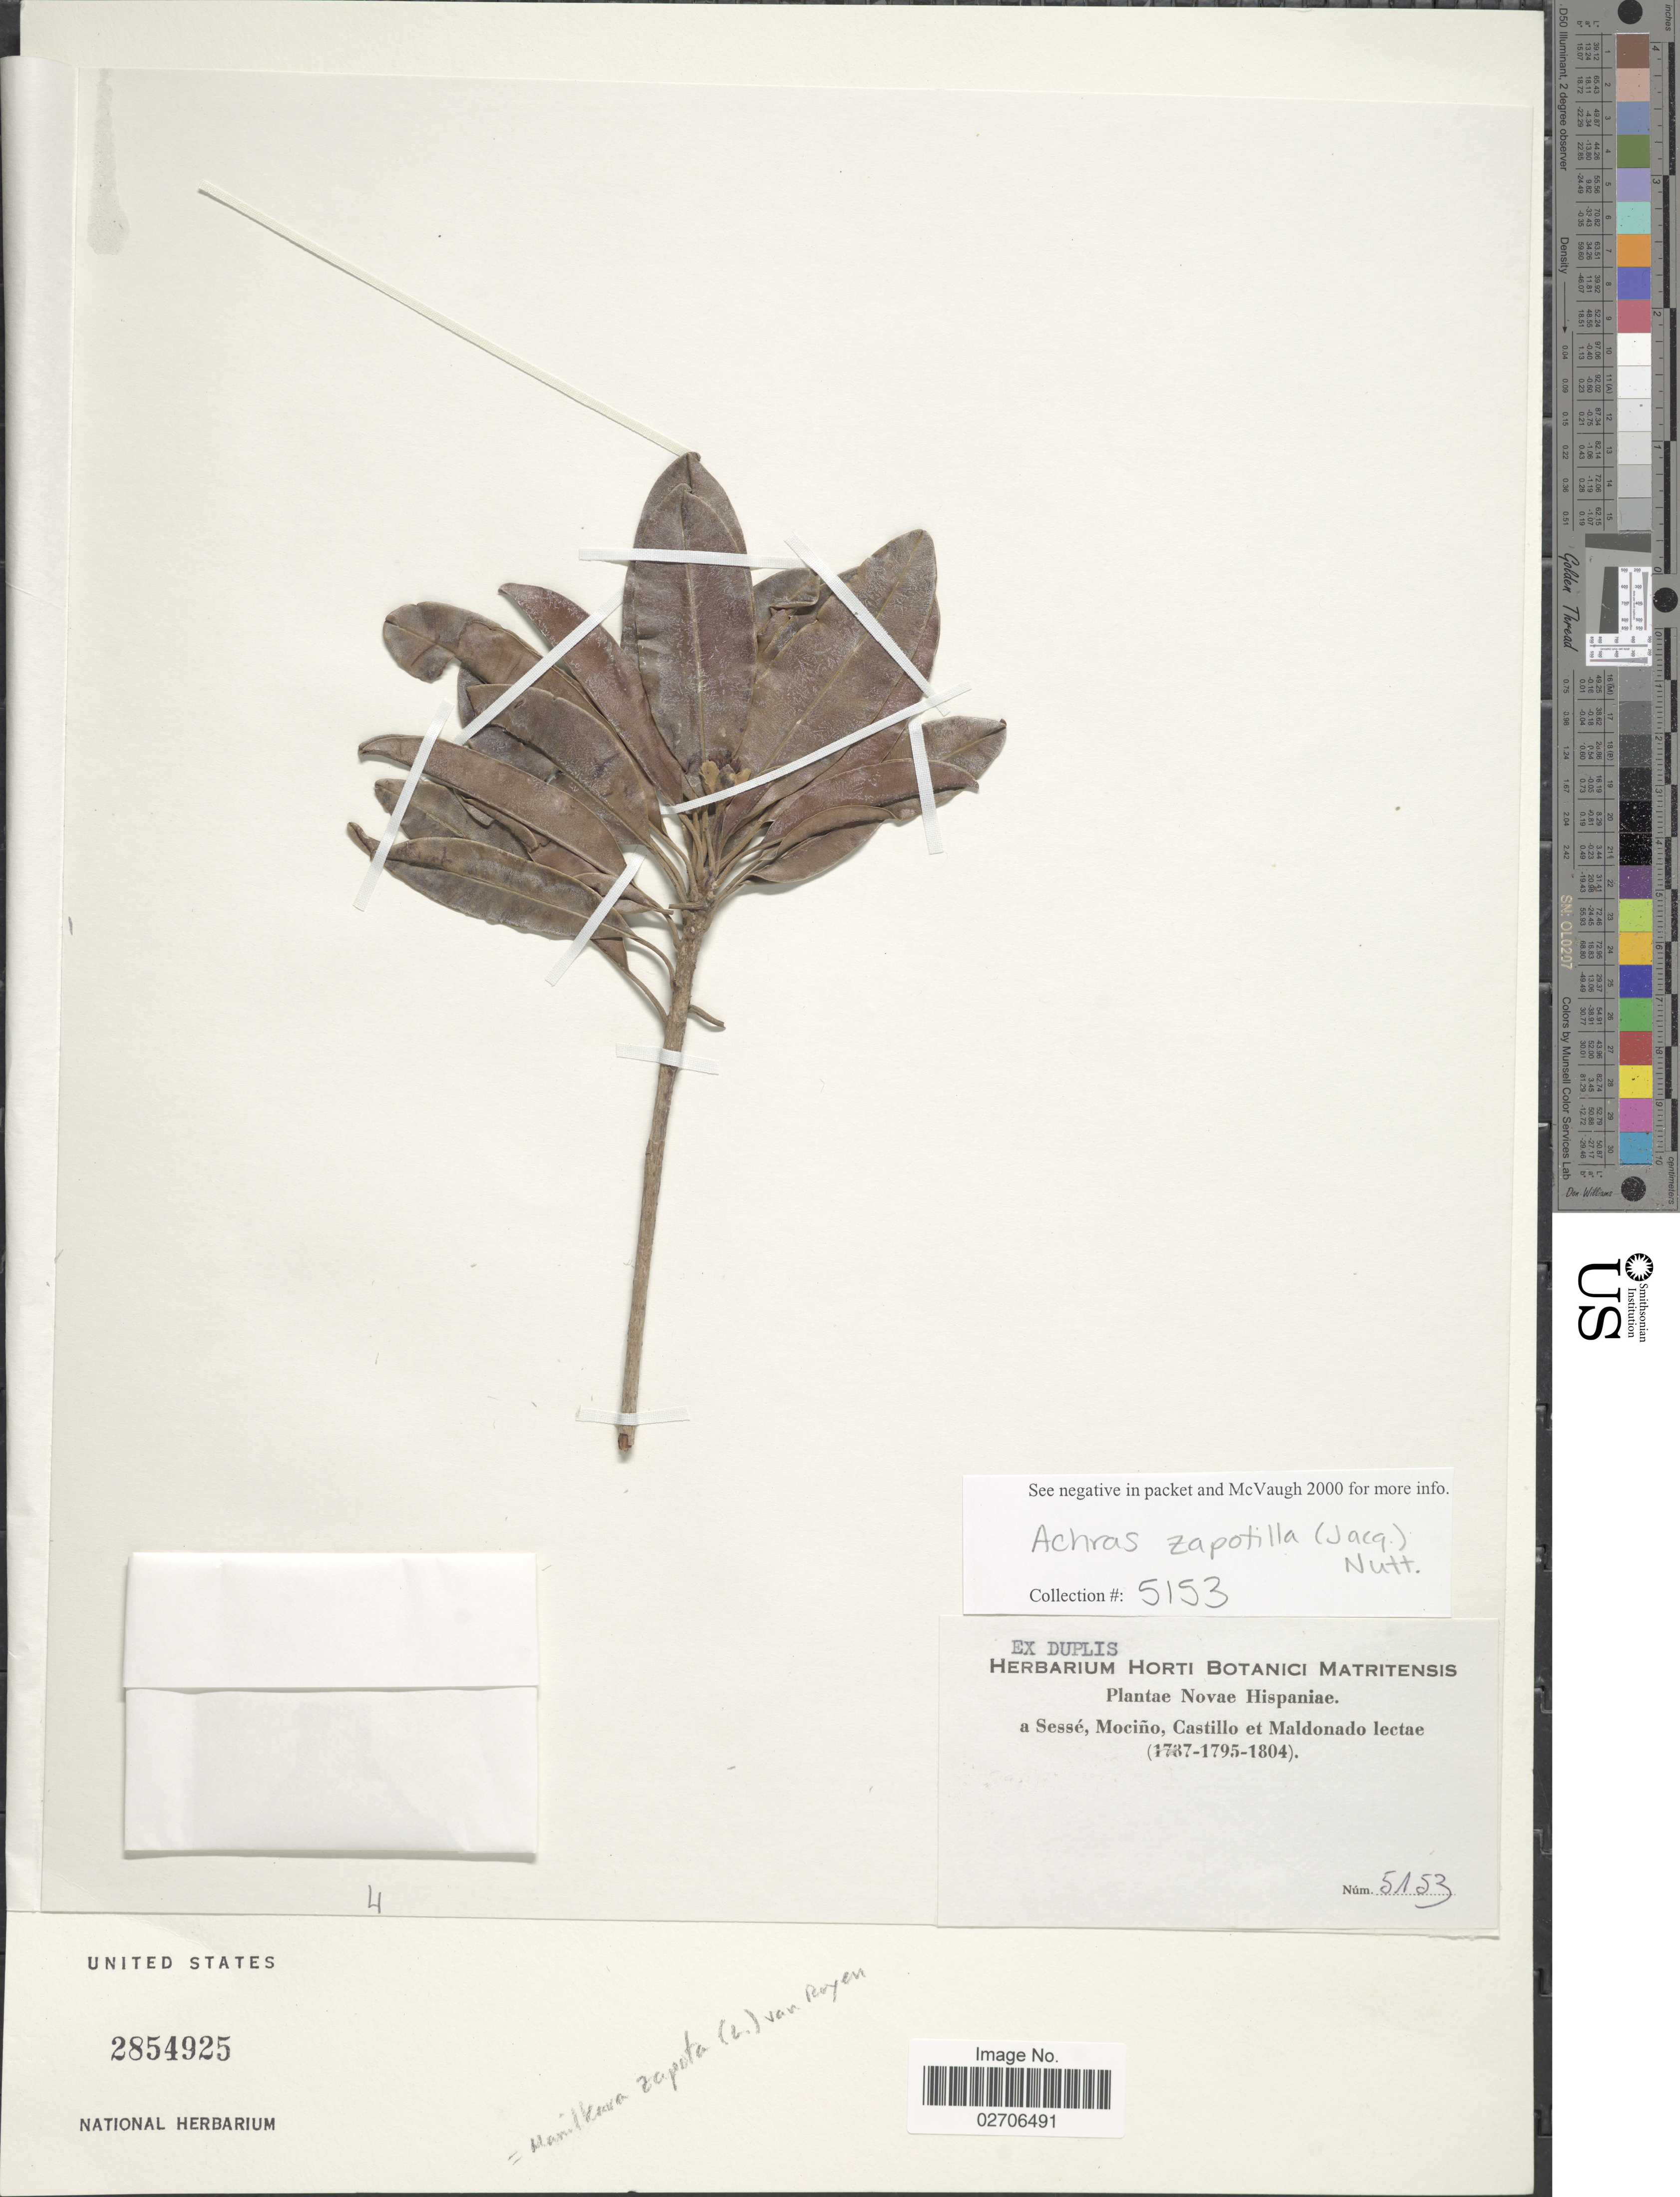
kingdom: Plantae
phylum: Tracheophyta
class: Magnoliopsida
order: Ericales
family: Sapotaceae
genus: Manilkara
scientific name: Manilkara zapota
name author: (L.) P. Royen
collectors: ex herb. Horti Botanici Matritensis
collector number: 5153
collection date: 1787/1804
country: Spain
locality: Novae Hispaniae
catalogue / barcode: US 2854925